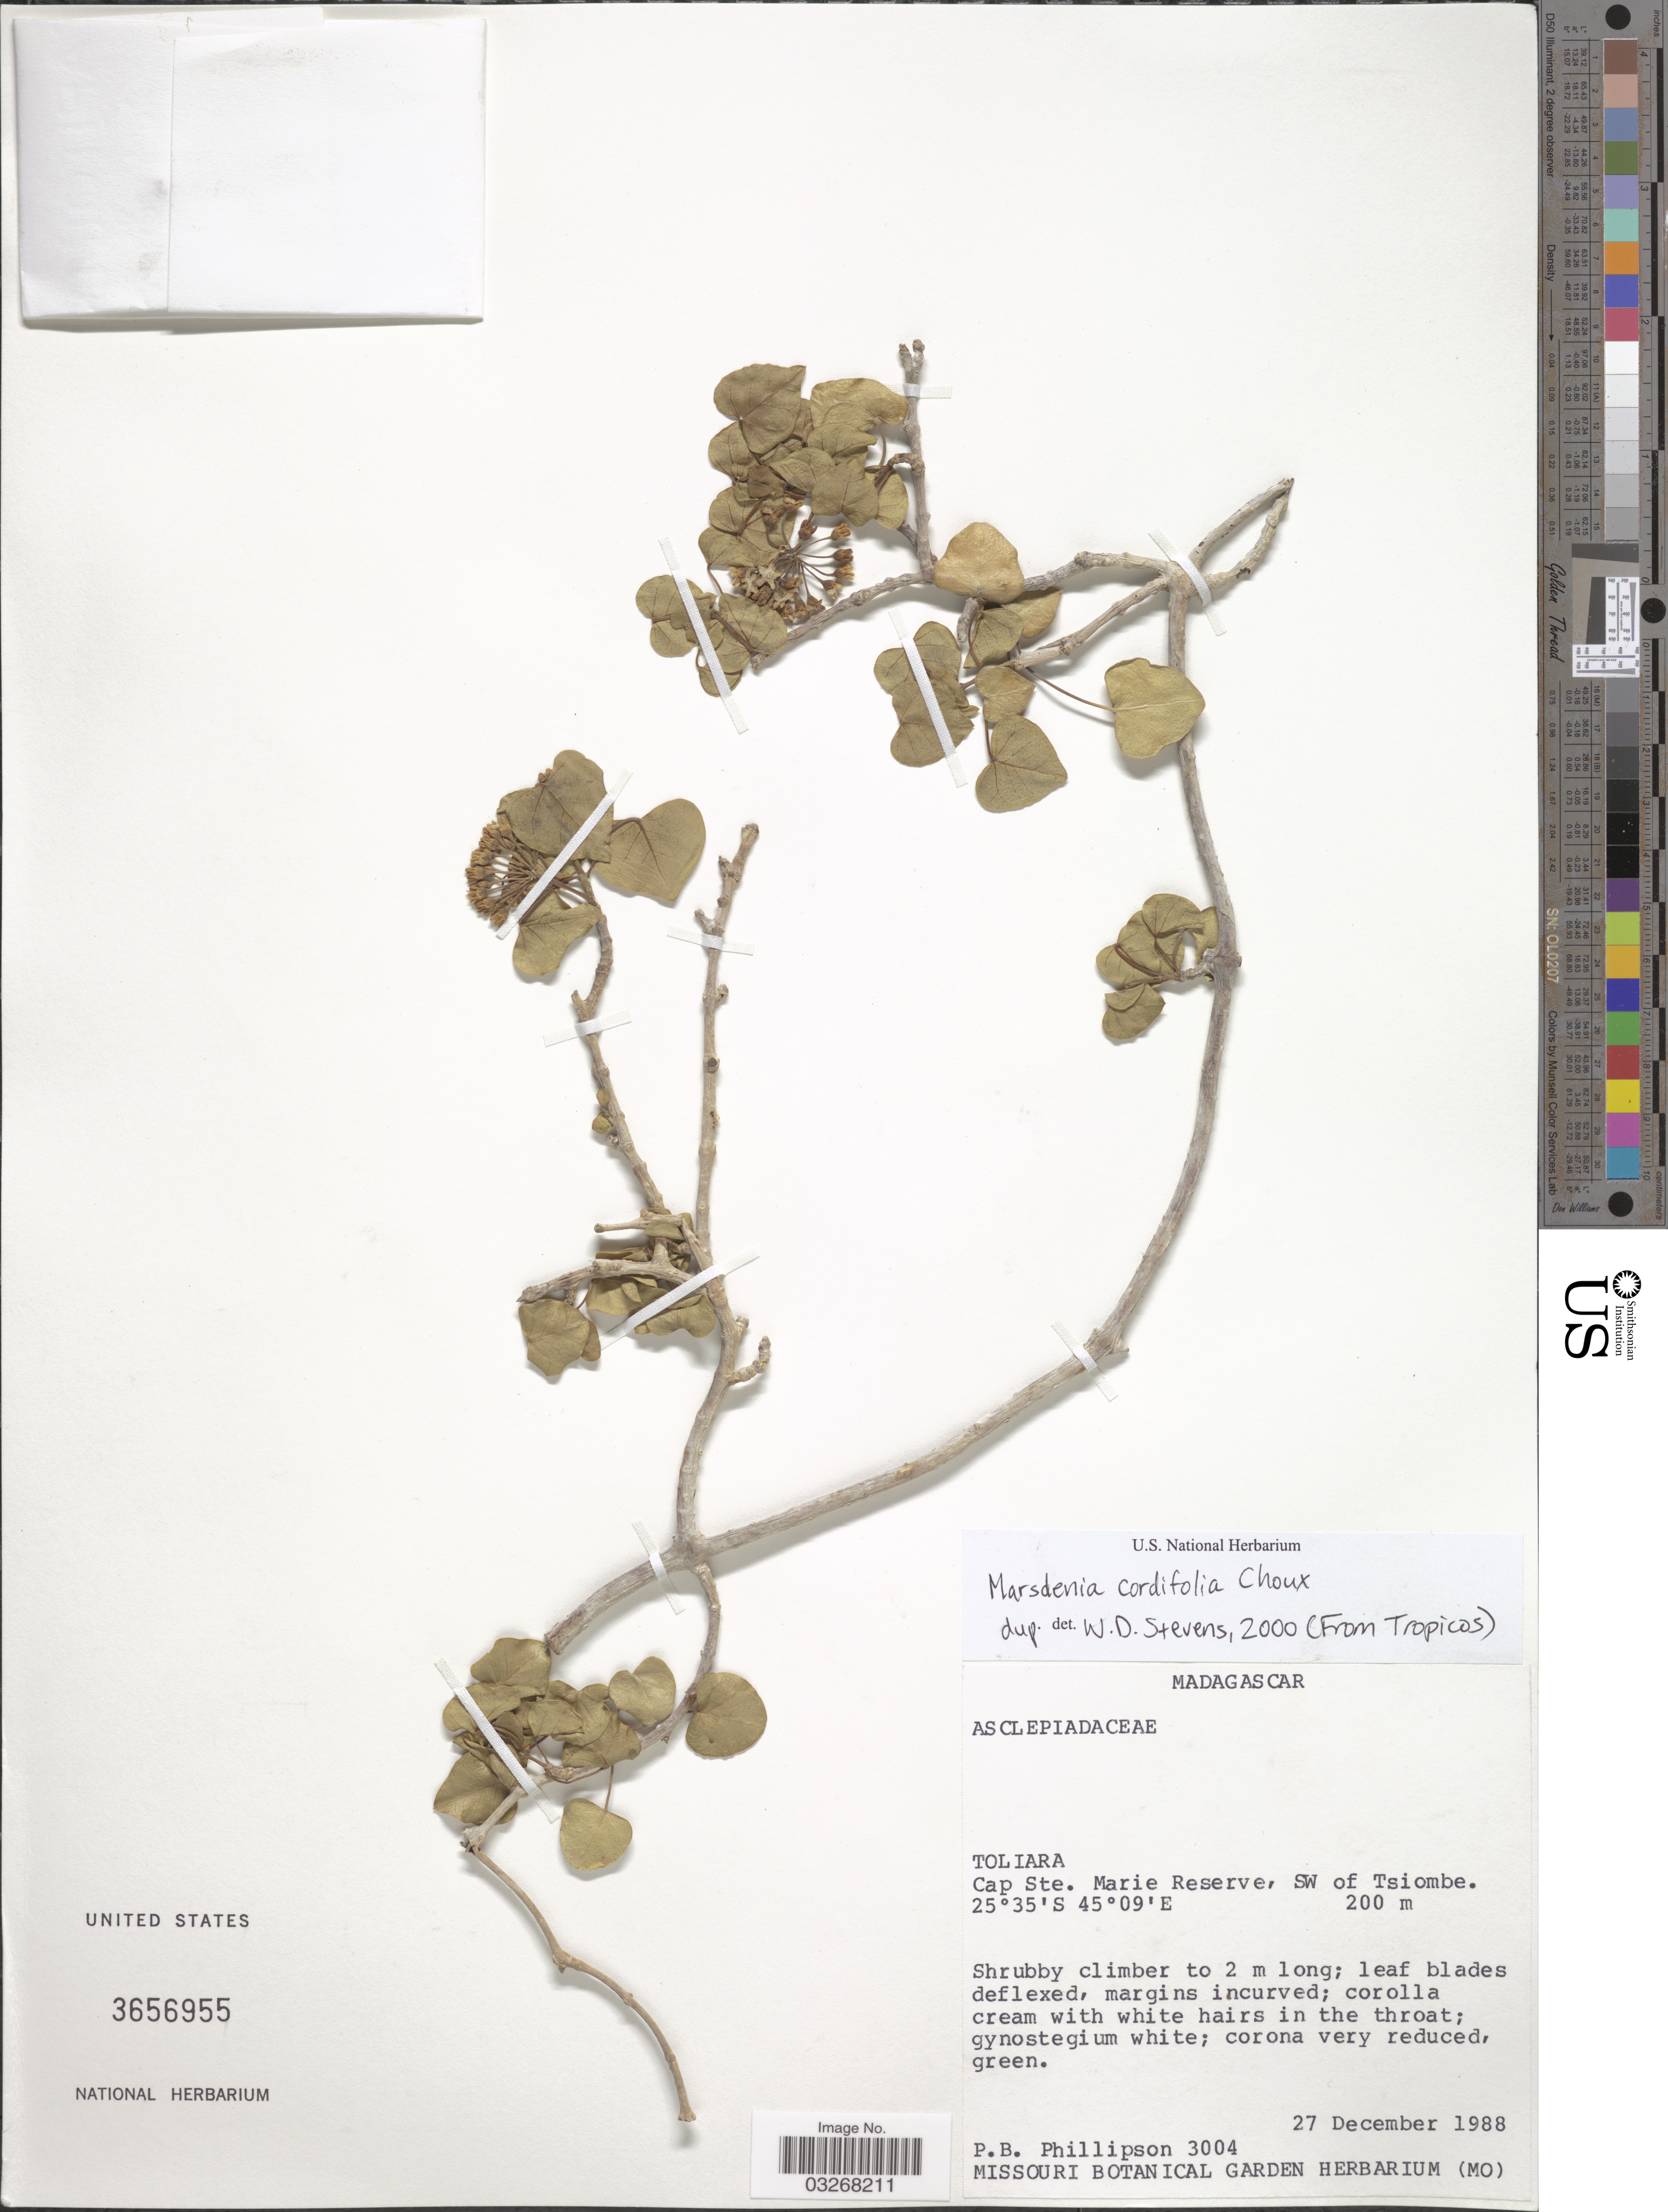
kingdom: Plantae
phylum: Tracheophyta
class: Magnoliopsida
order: Gentianales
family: Apocynaceae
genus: Marsdenia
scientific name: Marsdenia cordifolia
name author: Choux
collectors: P. B. Phillipson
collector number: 3004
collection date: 1988-12-27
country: Madagascar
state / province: Androy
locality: Cap Ste. Marie Reserve, SW of Tsiombe.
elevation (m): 200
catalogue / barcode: US 3656955